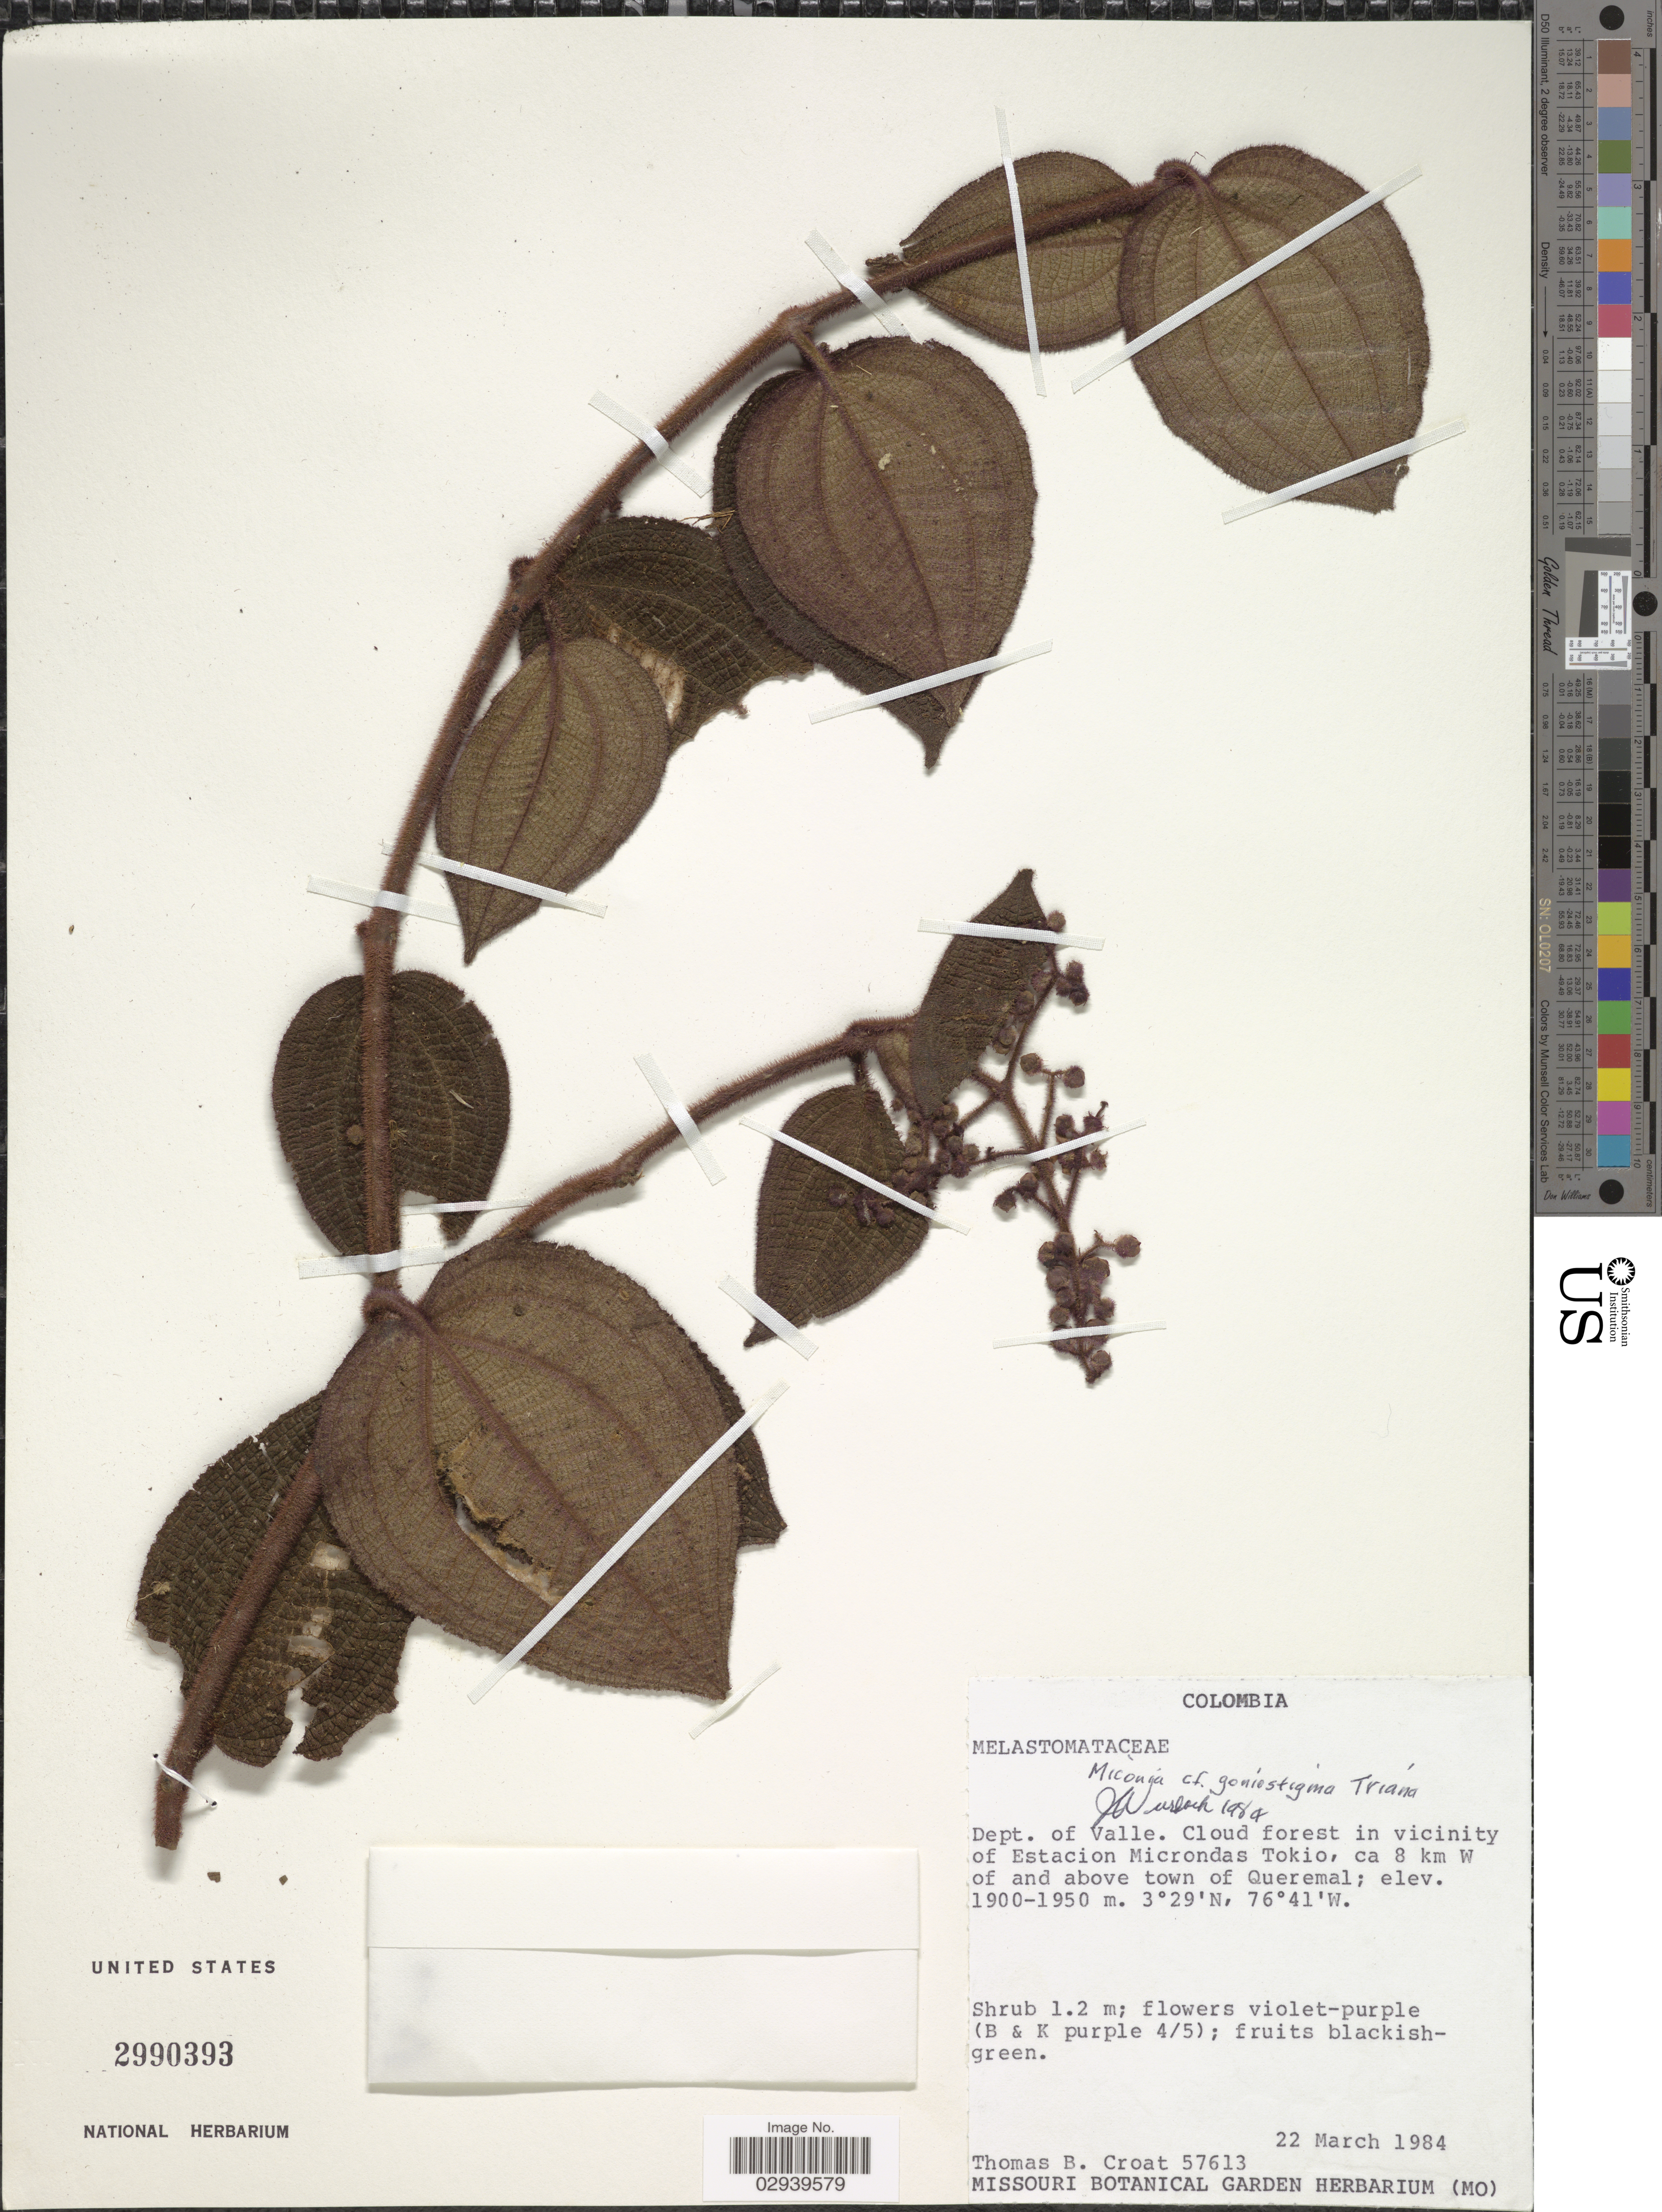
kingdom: Plantae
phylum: Tracheophyta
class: Magnoliopsida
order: Myrtales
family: Melastomataceae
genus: Miconia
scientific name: Miconia goniostigma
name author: Triana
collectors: T. B. Croat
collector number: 57613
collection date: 1984-03-22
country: Colombia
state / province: Valle del Cauca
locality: Dept. of Valle. Cloud forest in vicinity of Estacion Microndas Tokio, ca 8 km W of and above town of Queremal.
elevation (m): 1900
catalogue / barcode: US 2990393